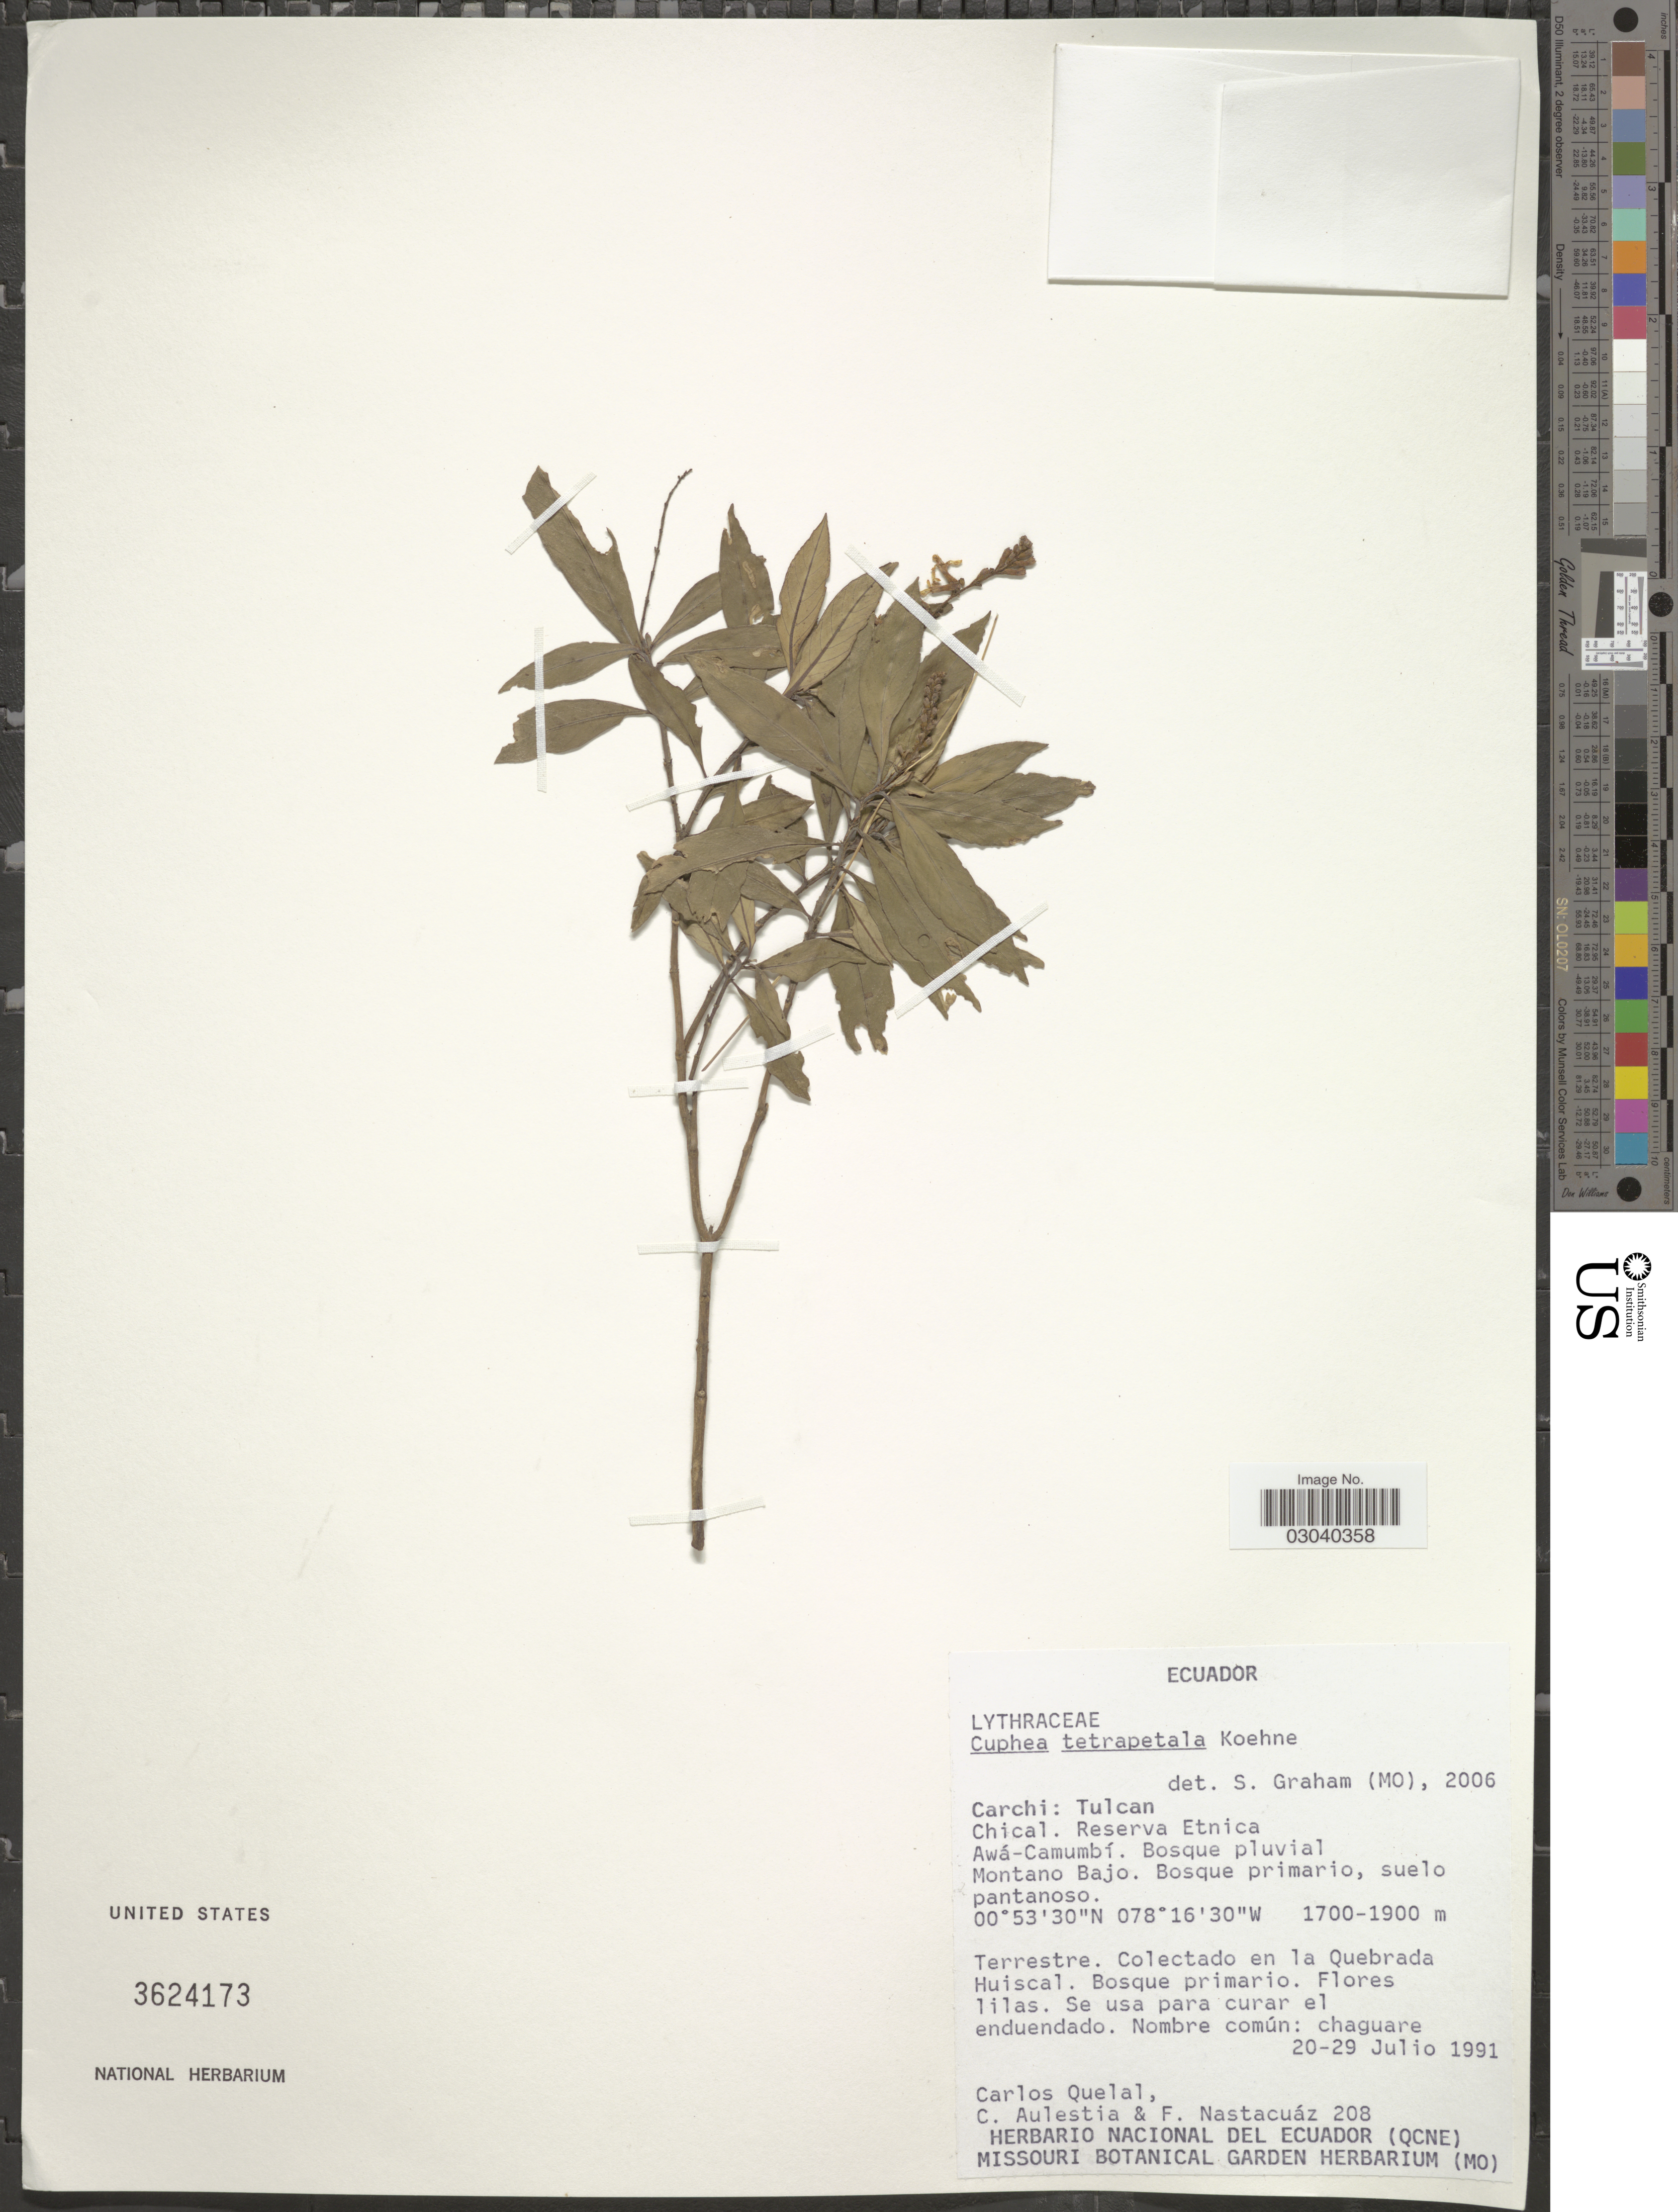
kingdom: Plantae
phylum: Tracheophyta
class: Magnoliopsida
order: Myrtales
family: Lythraceae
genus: Cuphea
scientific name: Cuphea tetrapetala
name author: Koehne in Mart.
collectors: C. Quelal, C. Aulestia & F. Nastacuáz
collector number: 208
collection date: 1991-07-20/1991-07-29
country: Ecuador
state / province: Carchi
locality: Tulcan. Chical. Reserva Etnica Awá-Camumbí.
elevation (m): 1700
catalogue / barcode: US 3624173